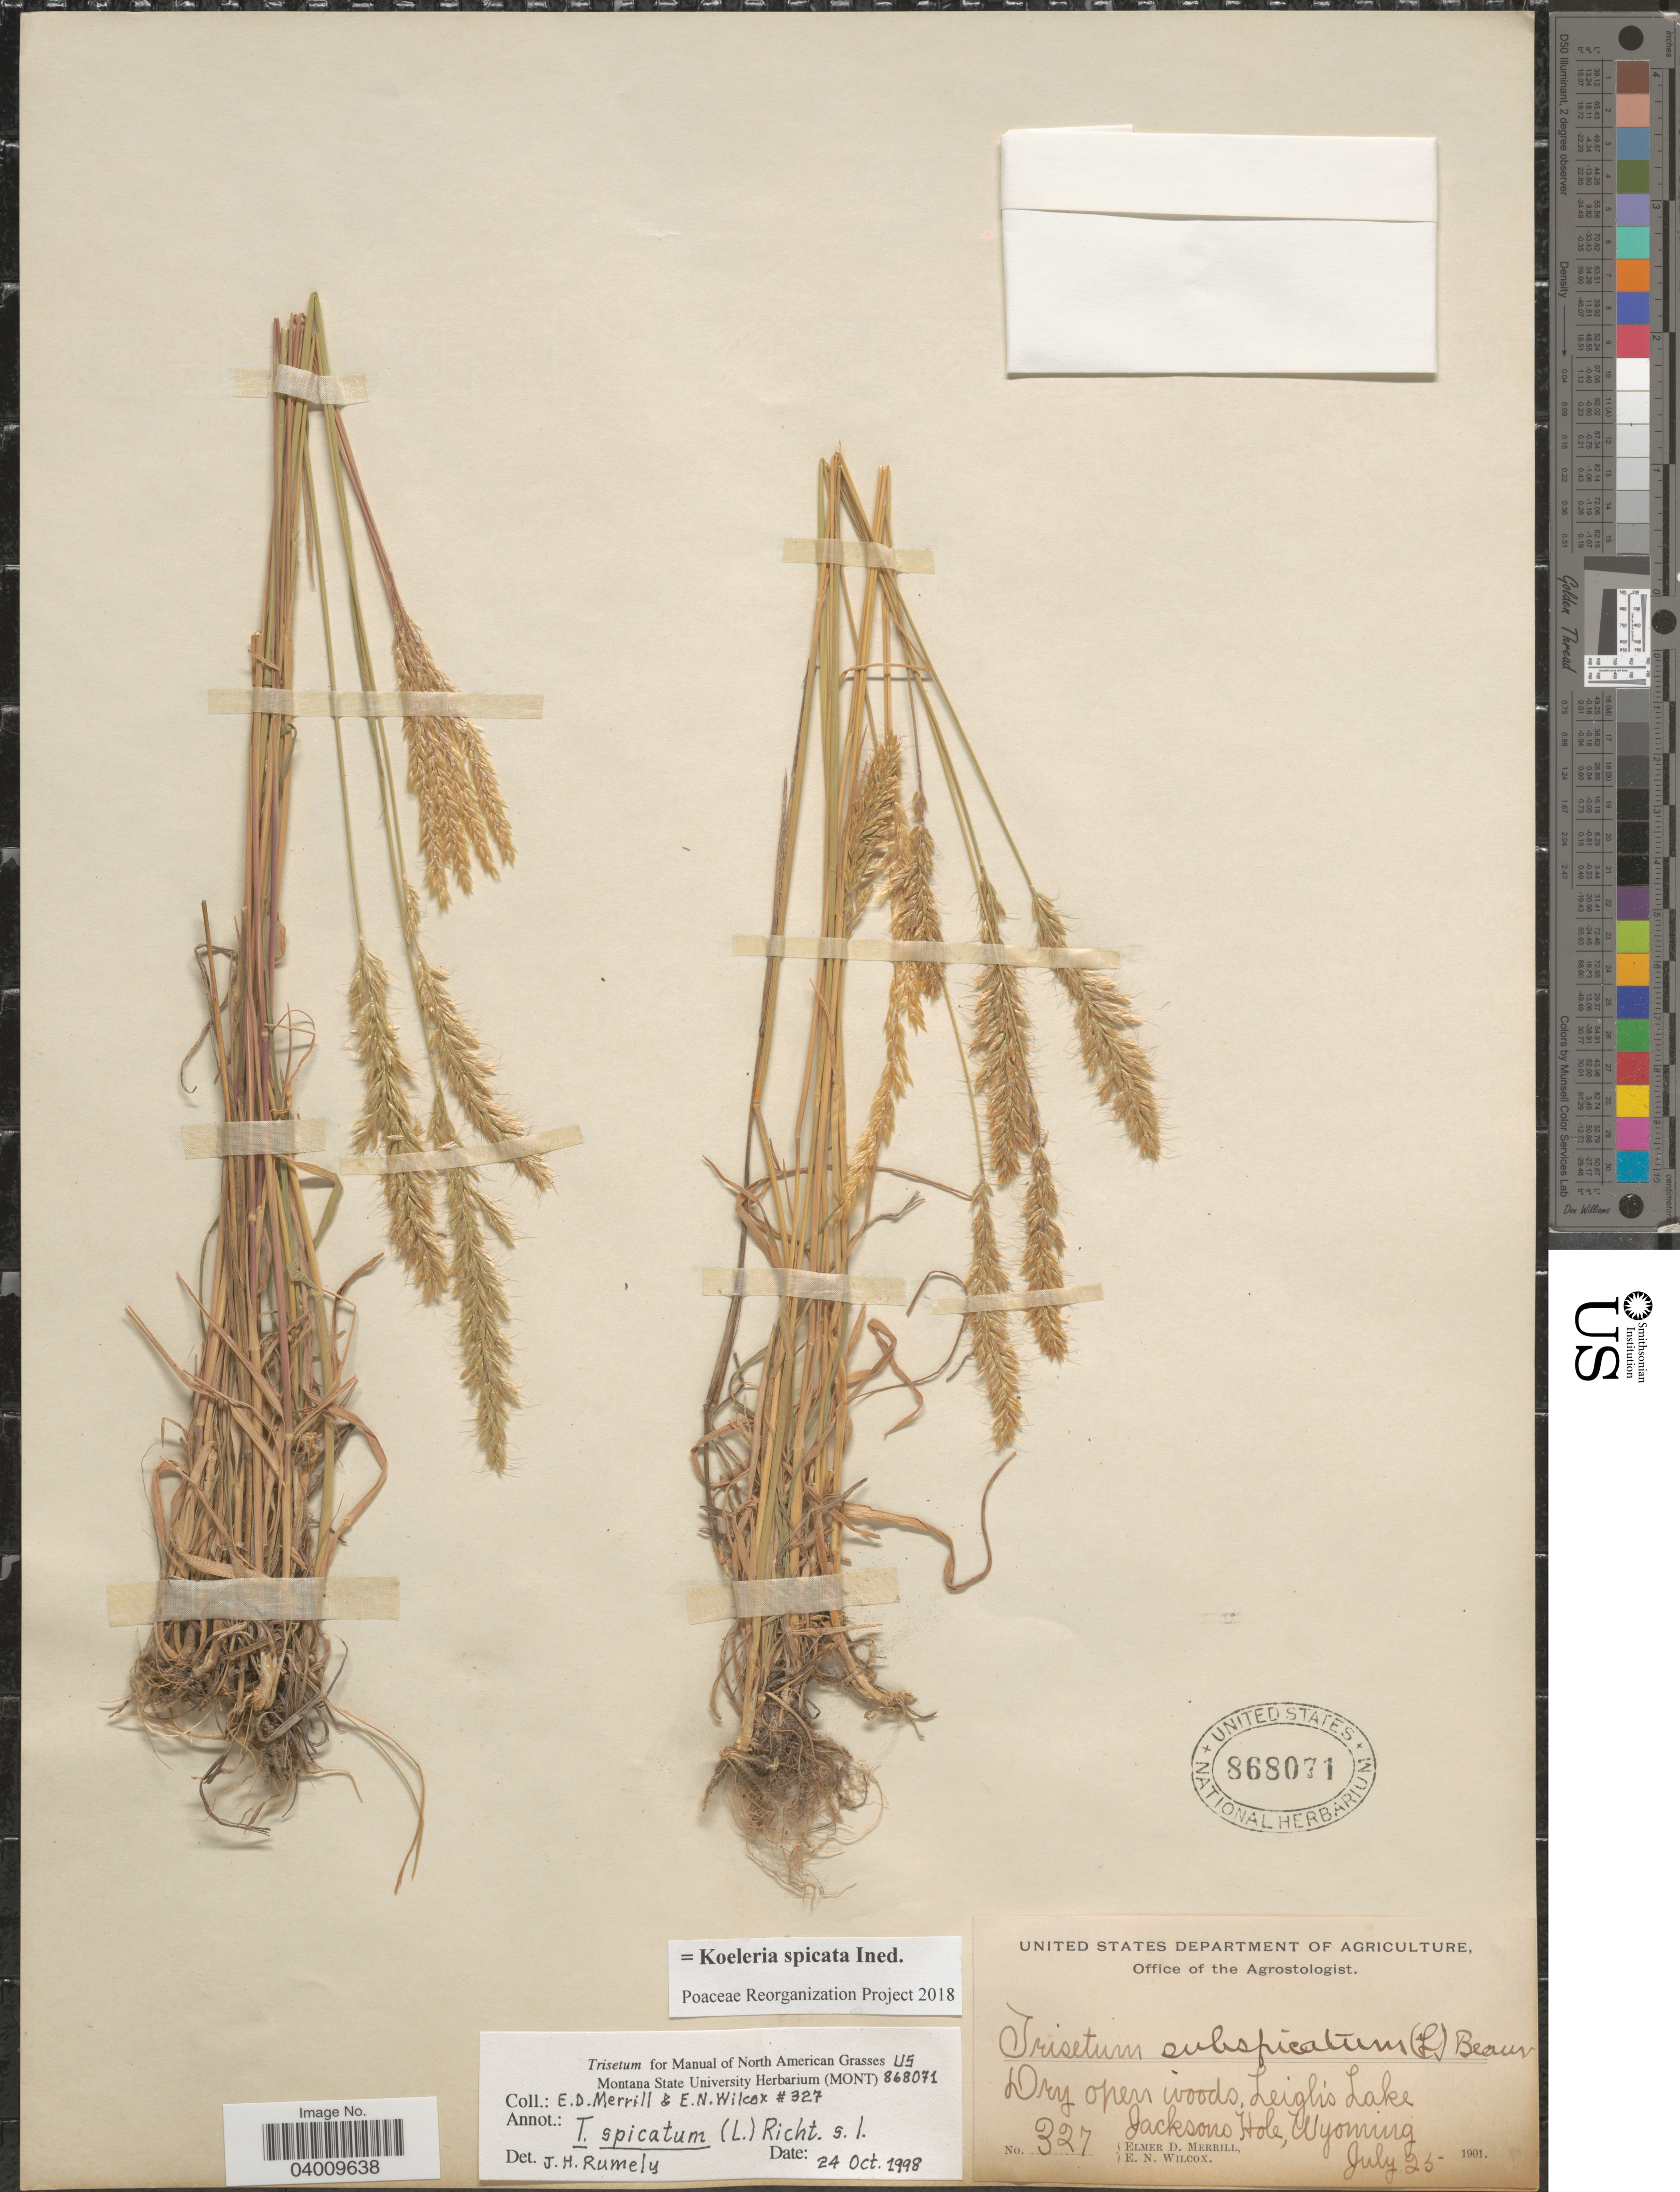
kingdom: Plantae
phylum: Tracheophyta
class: Liliopsida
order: Poales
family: Poaceae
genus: Koeleria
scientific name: Koeleria spicata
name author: (L.) Barberá et al.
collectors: E. D. Merrill & E. Wilcox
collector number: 327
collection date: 1901-07-25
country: United States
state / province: Wyoming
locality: Dry open woods, Leigh's Lake, Jacksons Hole.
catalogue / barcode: US 868071